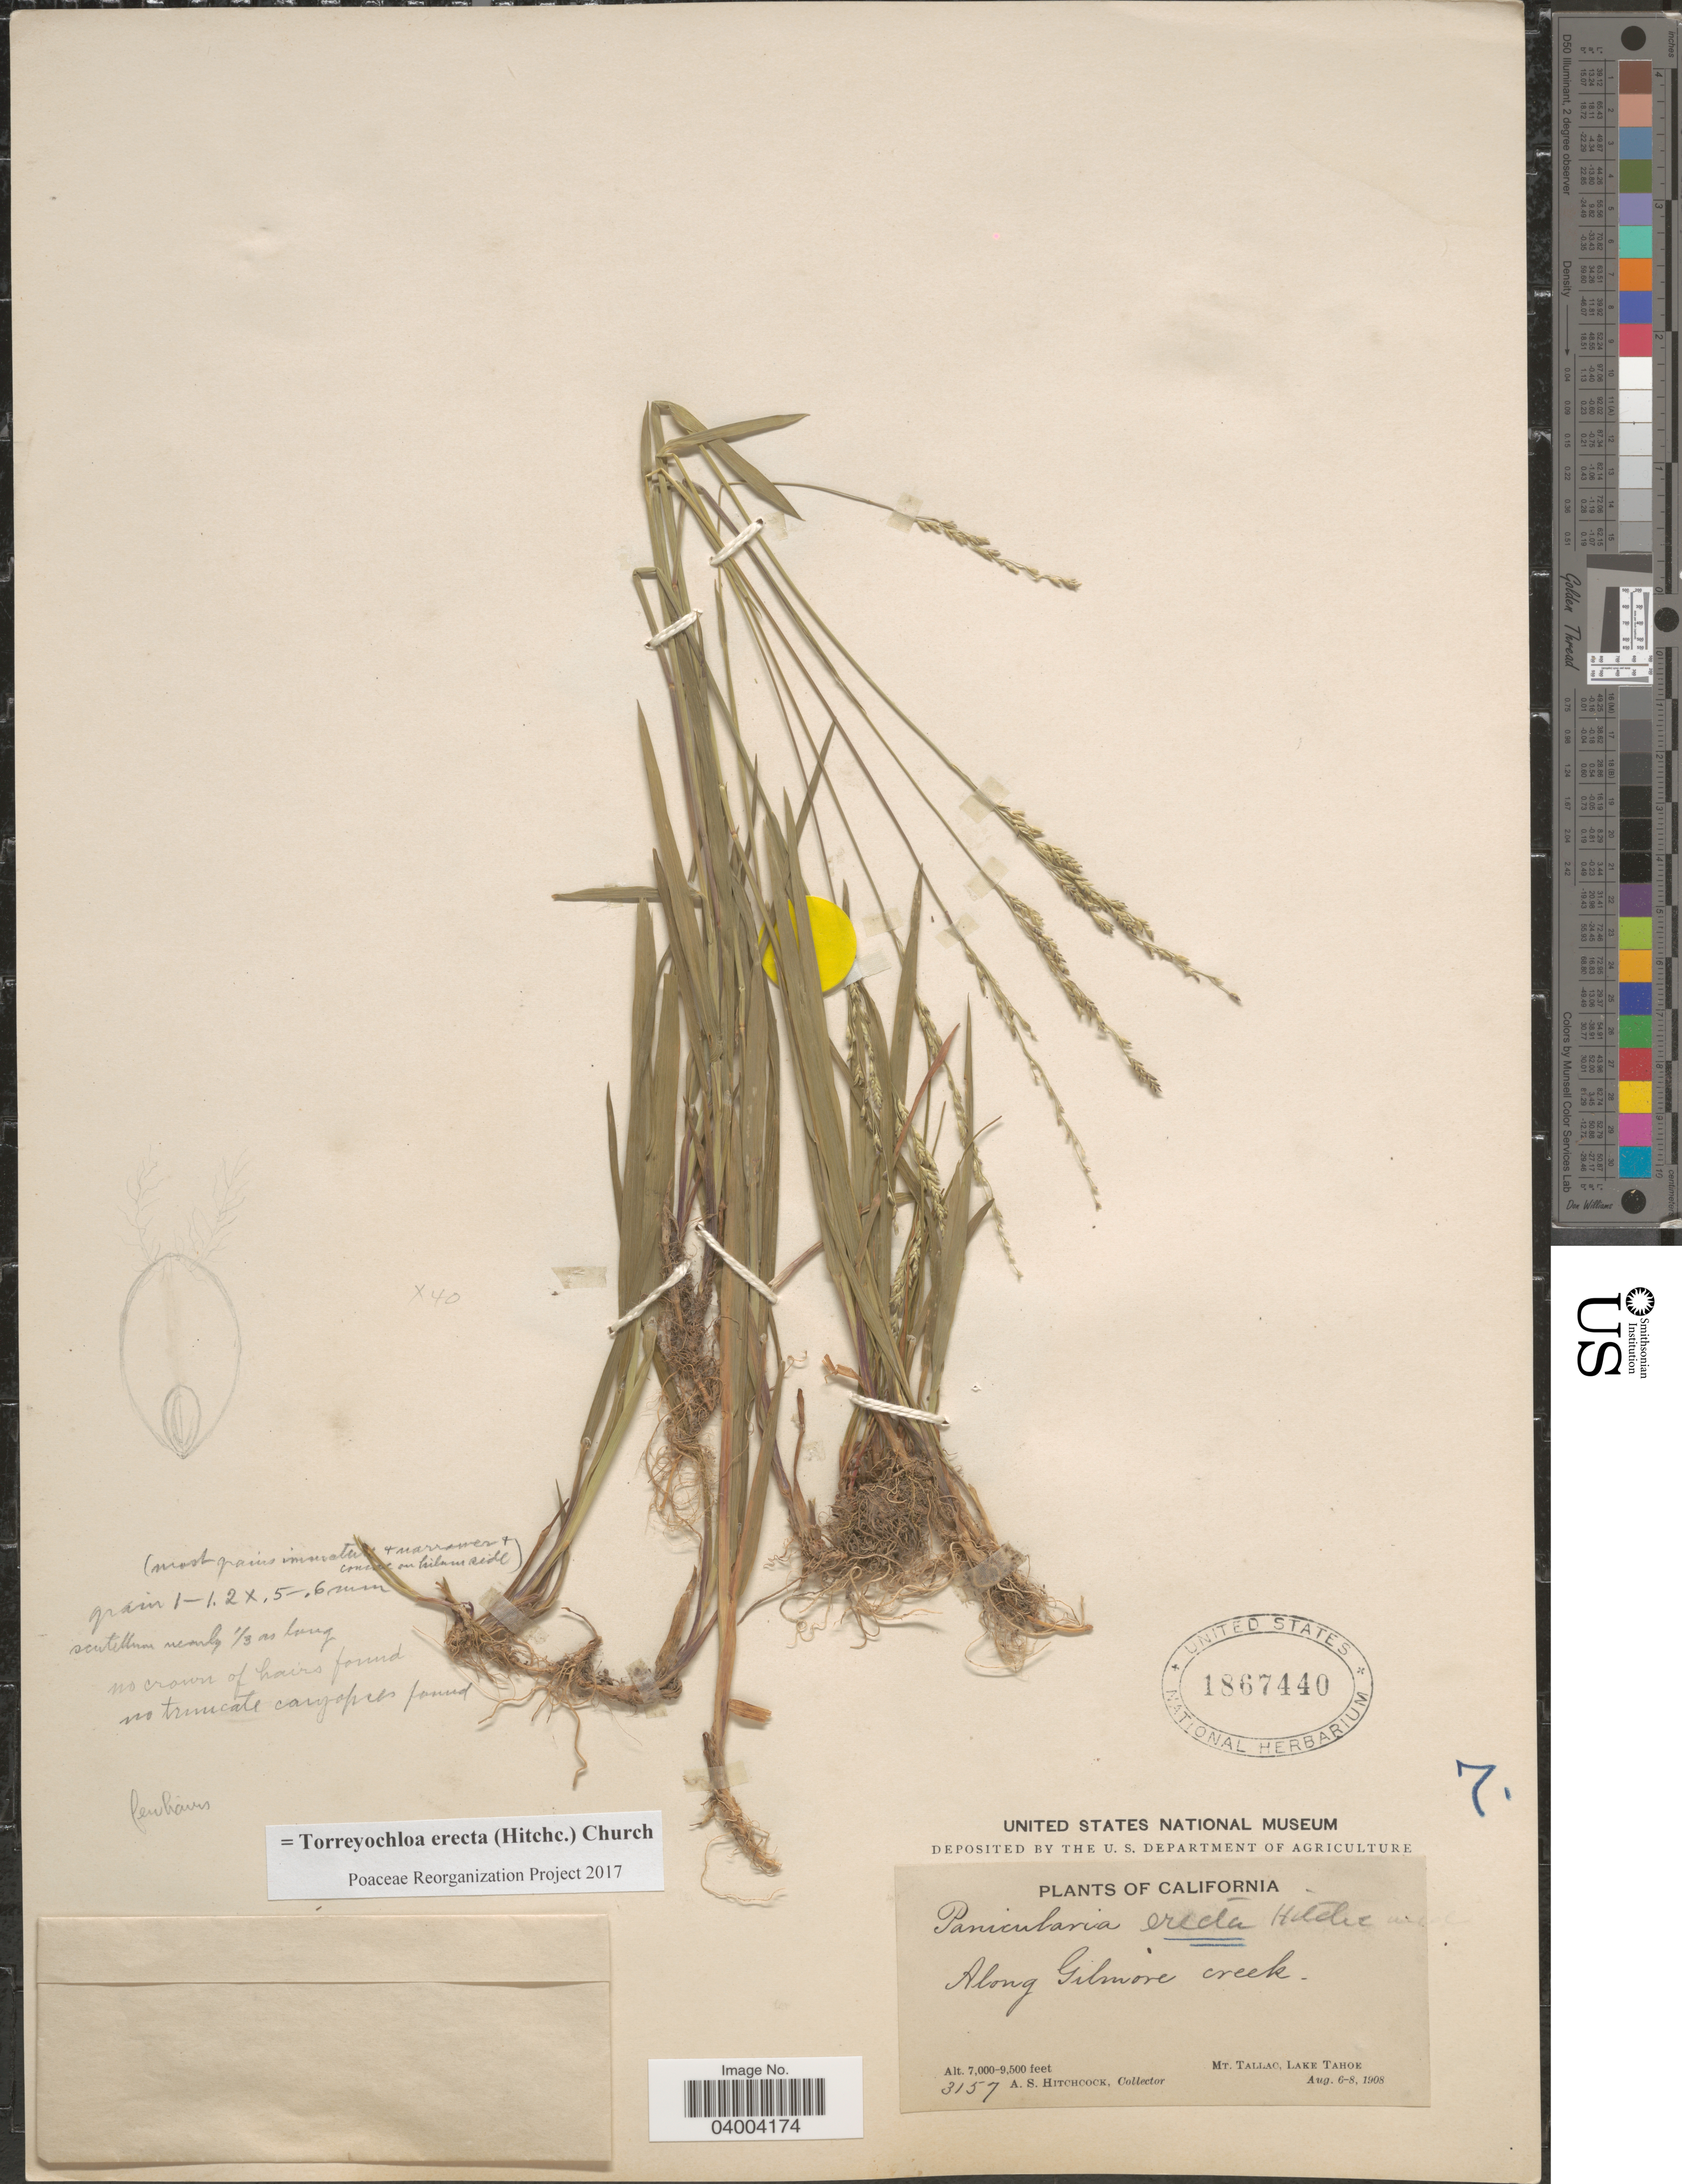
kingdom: Plantae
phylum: Tracheophyta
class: Liliopsida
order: Poales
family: Poaceae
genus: Torreyochloa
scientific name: Torreyochloa erecta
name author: (Hitchc.) G.L. Church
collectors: A. S. Hitchcock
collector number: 3157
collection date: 1908-08-06/1908-08-08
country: United States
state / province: California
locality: Along Gilmore creek. Mt. Tallac, Lake Tahoe.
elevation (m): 2134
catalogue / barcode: US 1867440